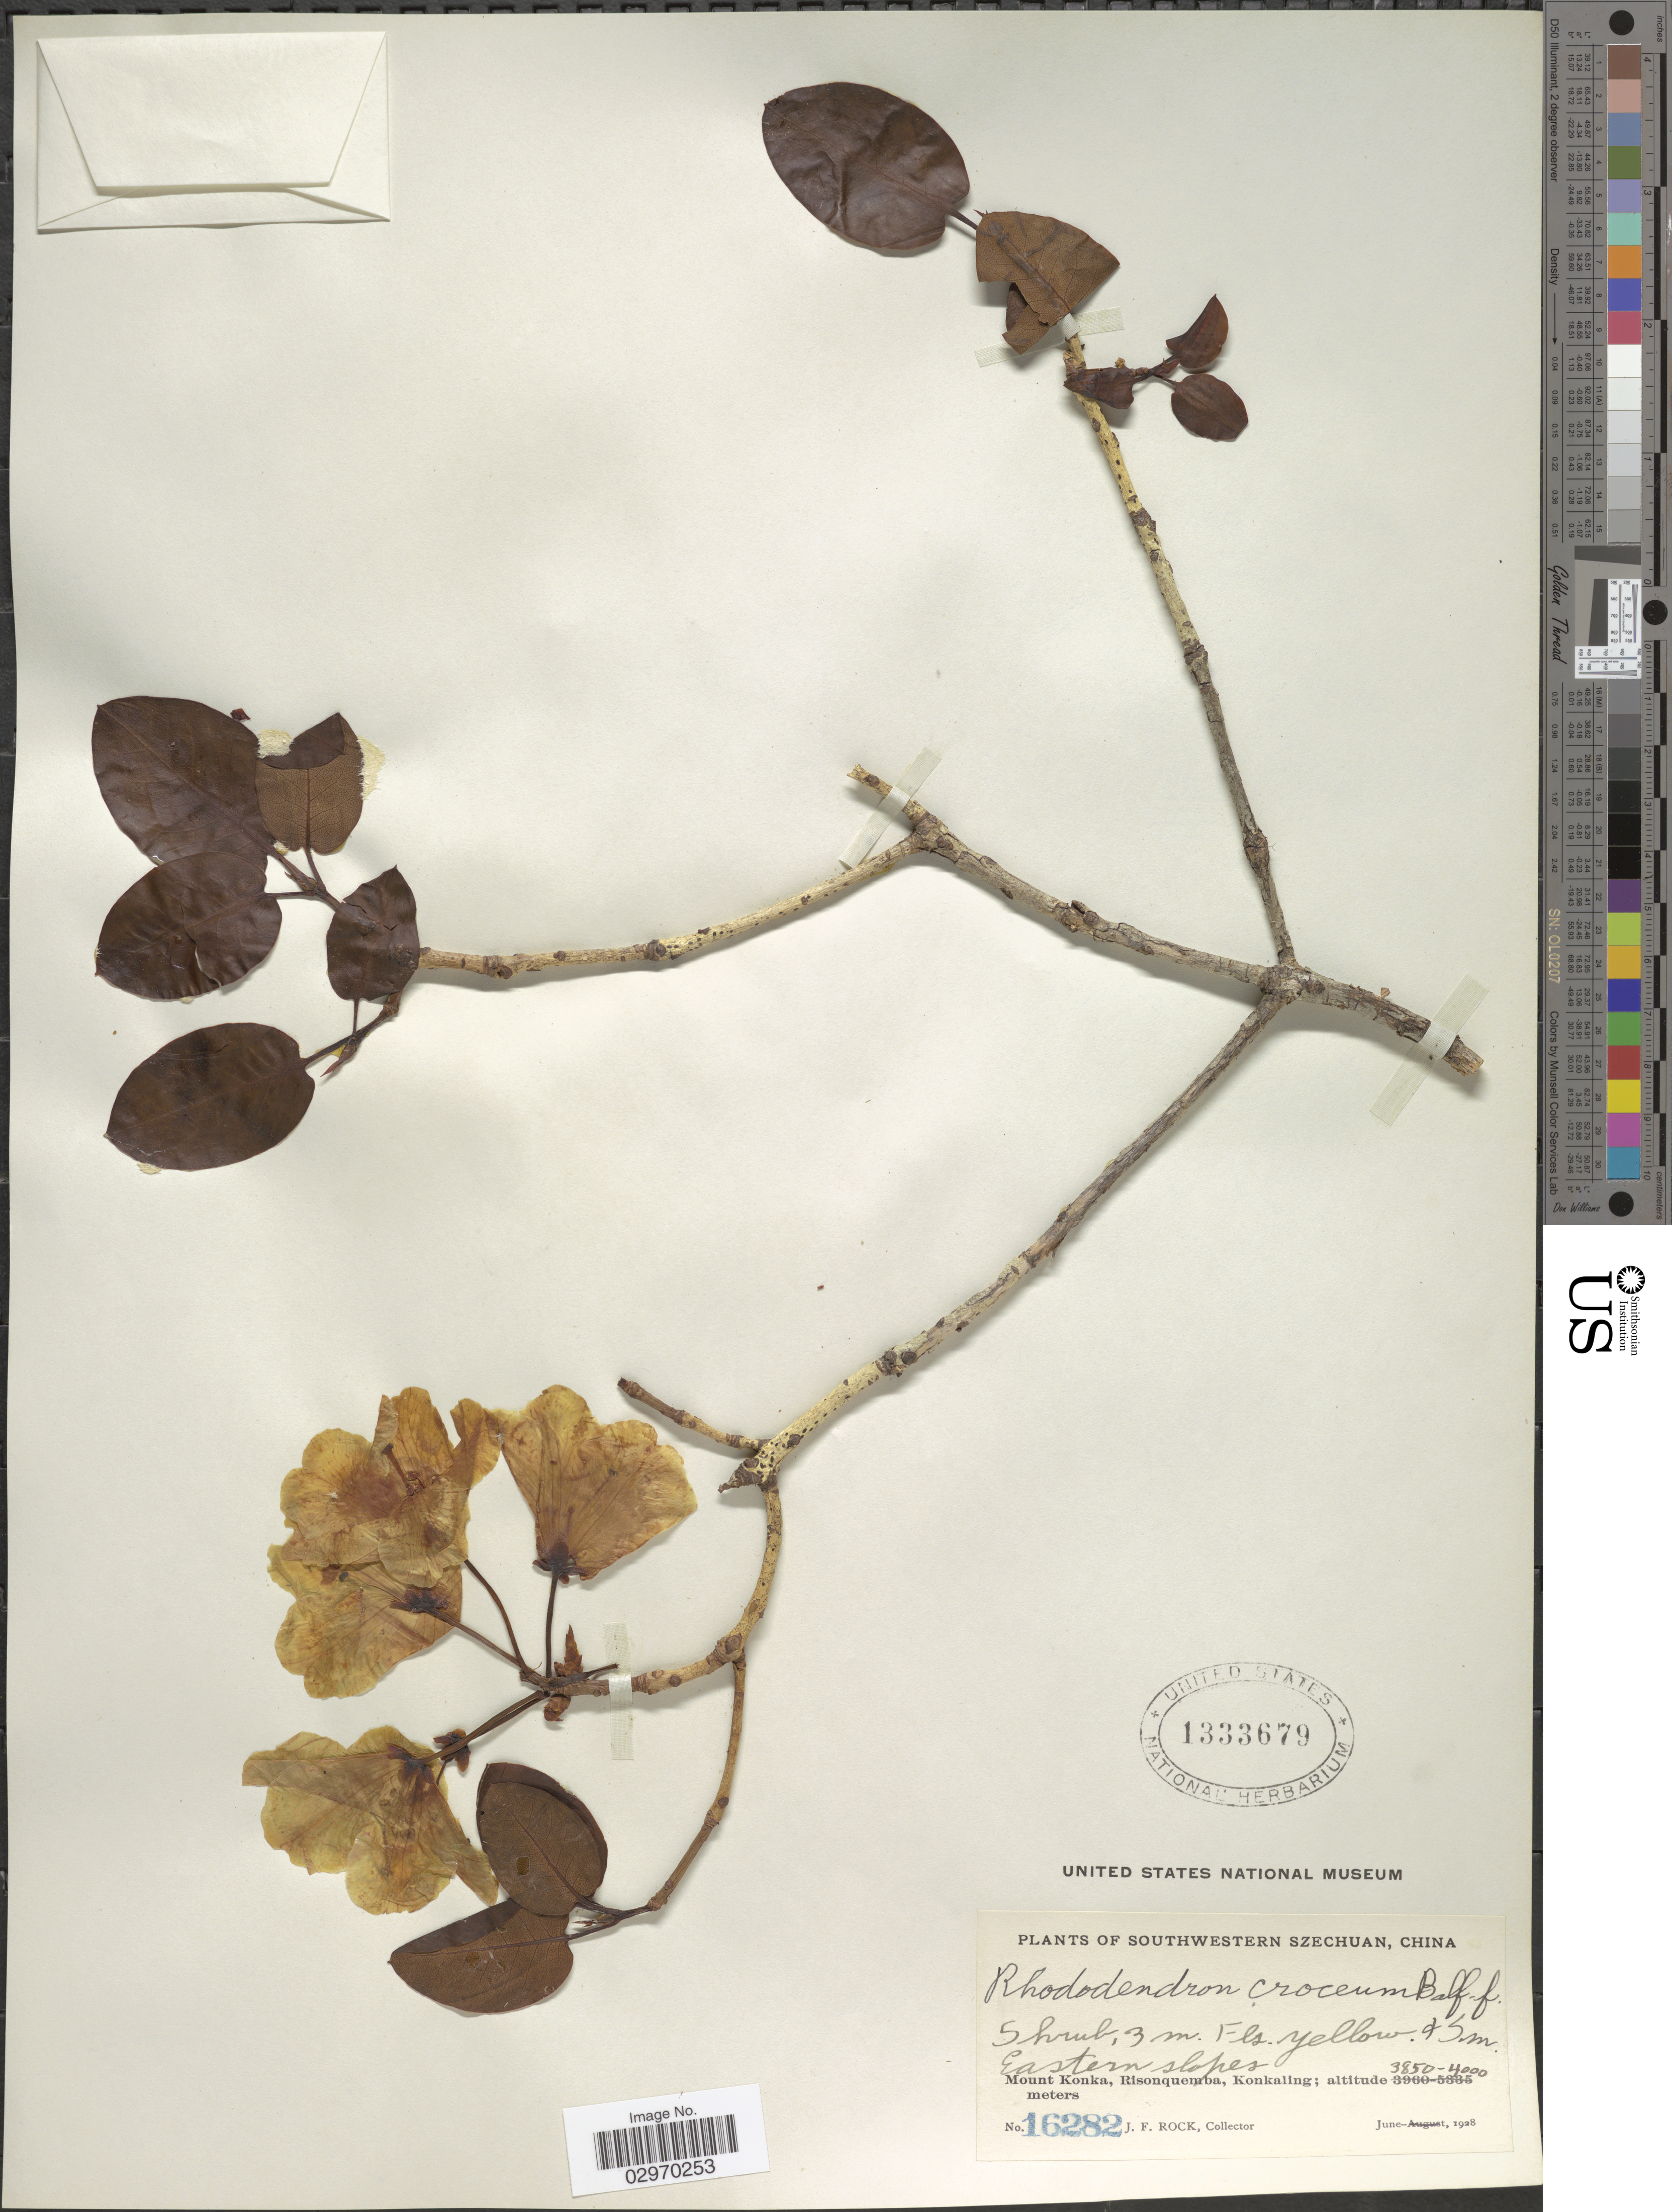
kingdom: Plantae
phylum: Tracheophyta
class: Magnoliopsida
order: Ericales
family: Ericaceae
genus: Rhododendron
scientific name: Rhododendron croceum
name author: Balf. f. & W.W. Sm.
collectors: J. Rock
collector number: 16282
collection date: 1928-06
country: China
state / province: Sichuan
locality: Southwestern Szechuan. Eastern slopes, Mount Konka, Risonquemba, Konkaling.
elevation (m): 3850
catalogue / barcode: US 1333679